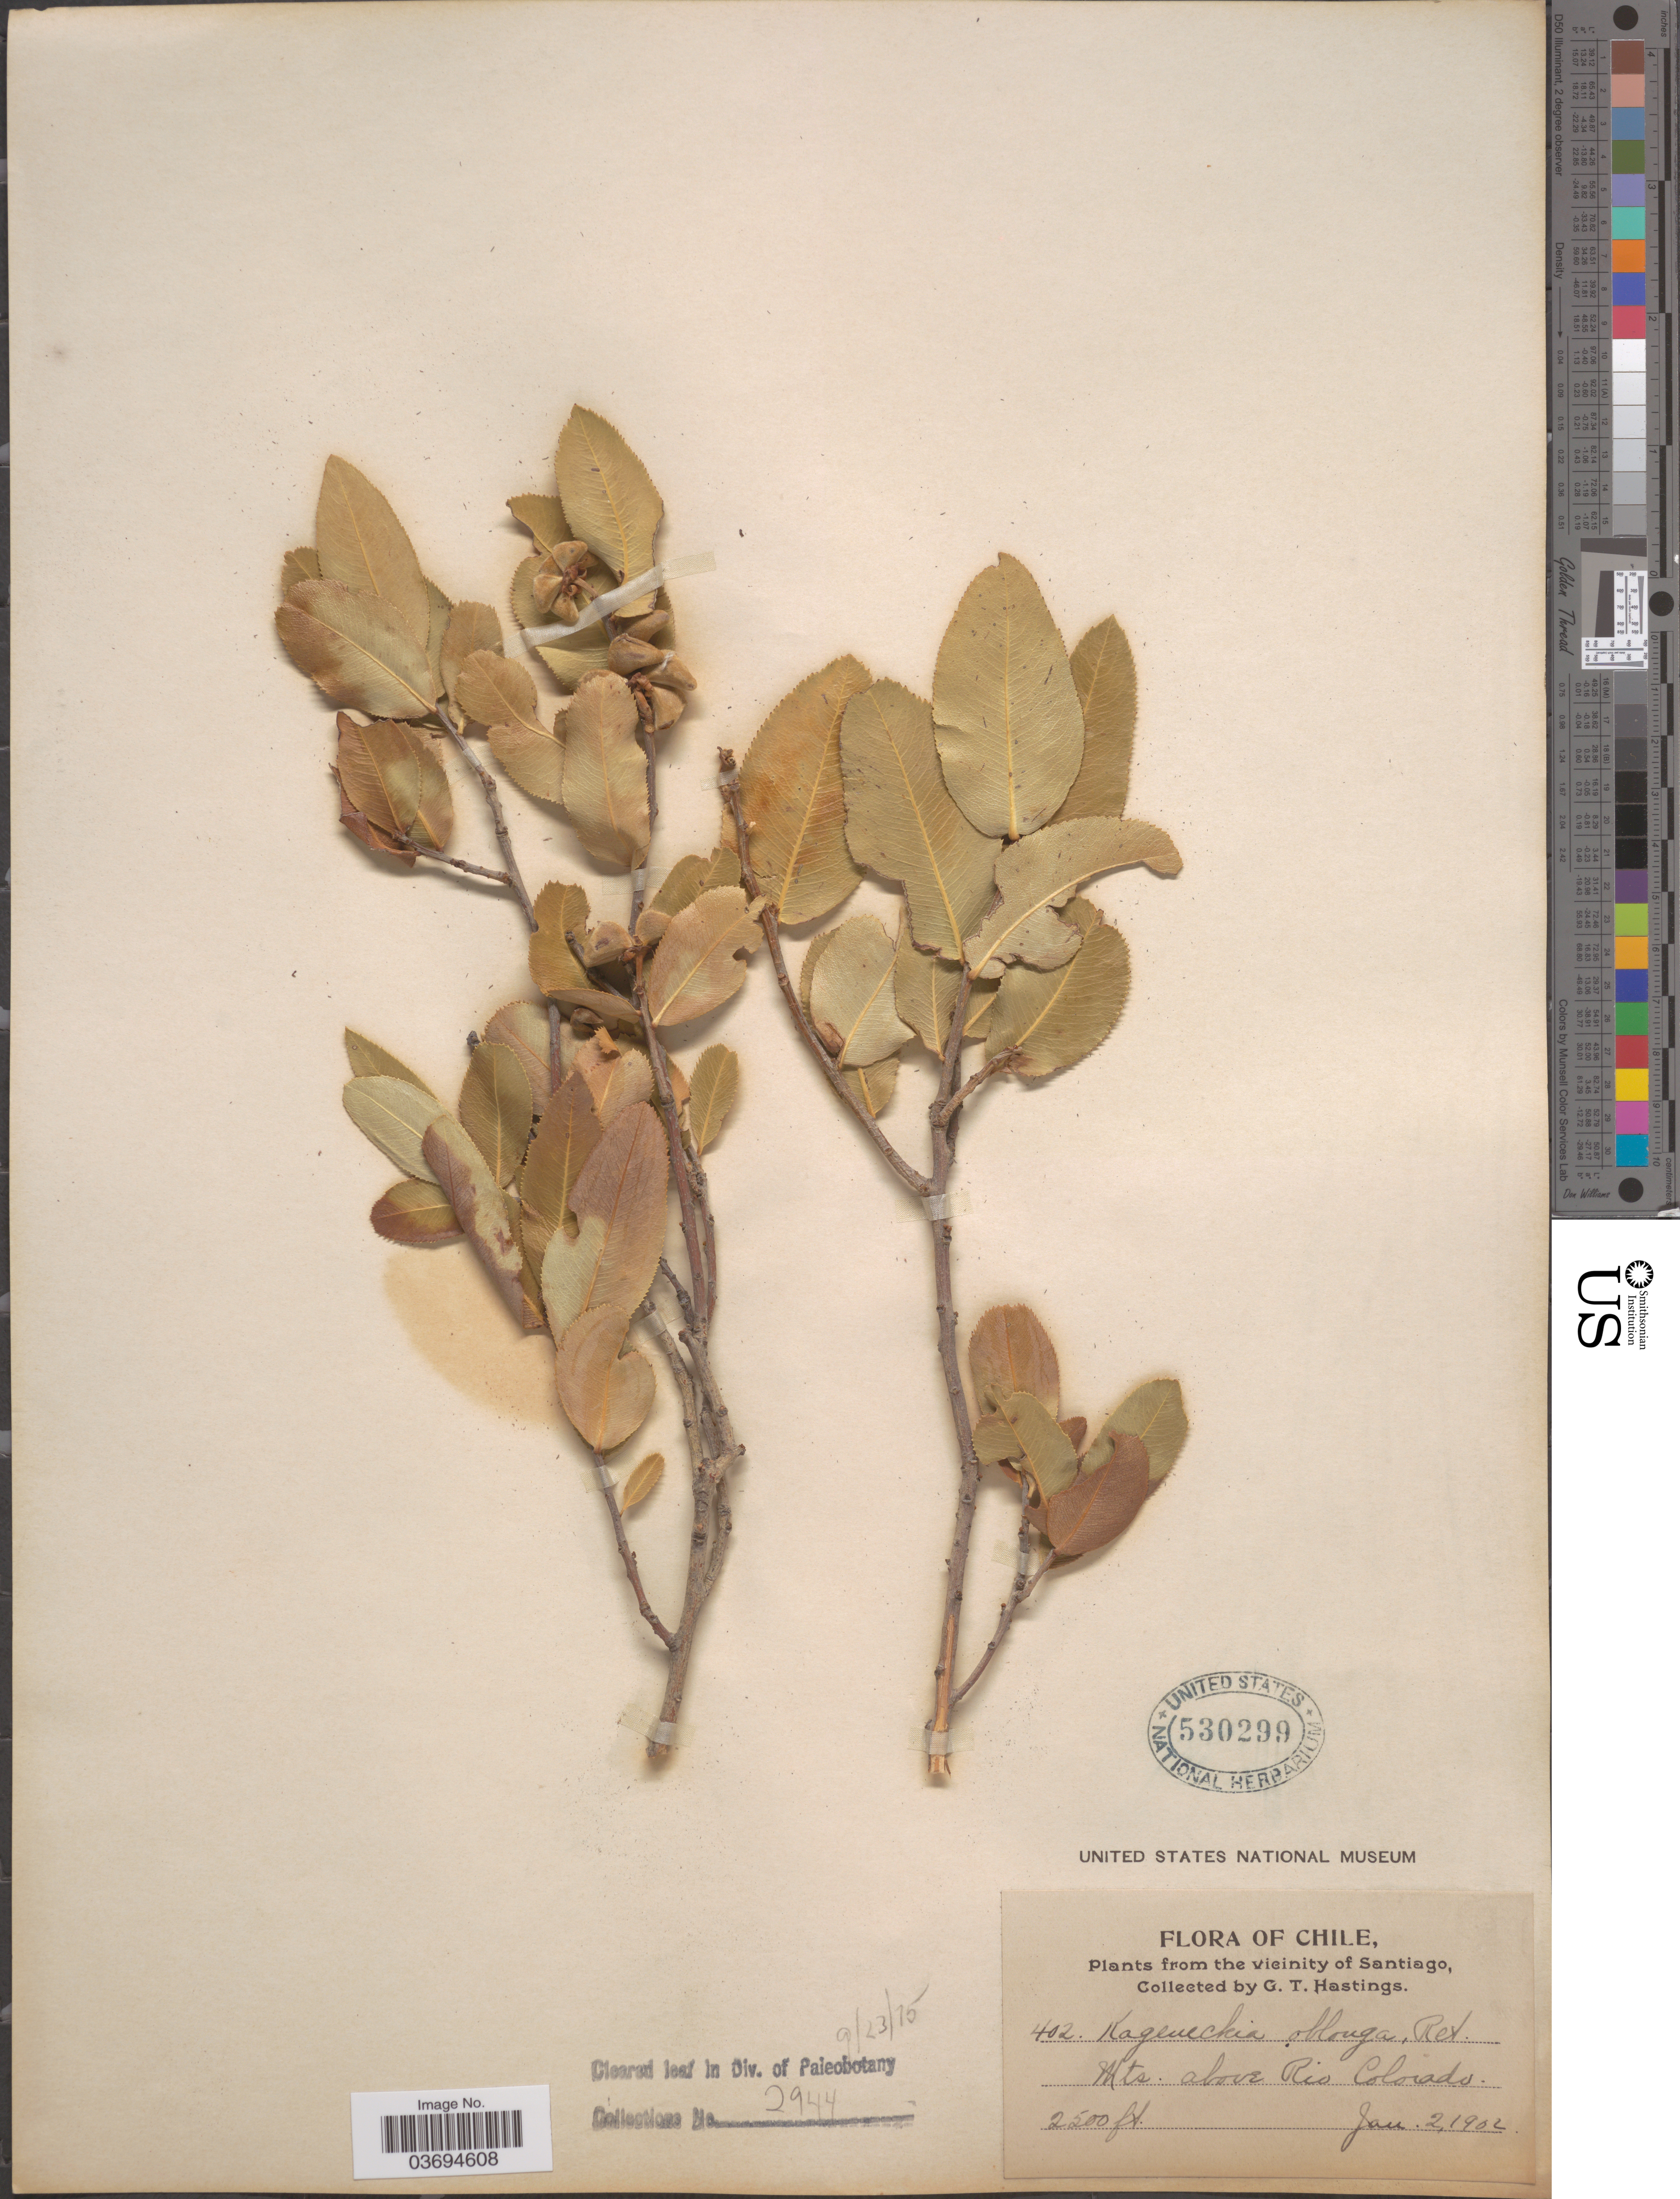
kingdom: Plantae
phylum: Tracheophyta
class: Magnoliopsida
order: Rosales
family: Rosaceae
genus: Kageneckia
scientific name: Kageneckia oblonga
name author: Ruiz & Pav.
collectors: G. Hastings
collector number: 402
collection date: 1902-01-02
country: Chile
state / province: Región Metropolitana (RM)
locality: The vicinity of Santiago. Mts. above Rio Colorado.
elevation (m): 762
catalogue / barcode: US 530299